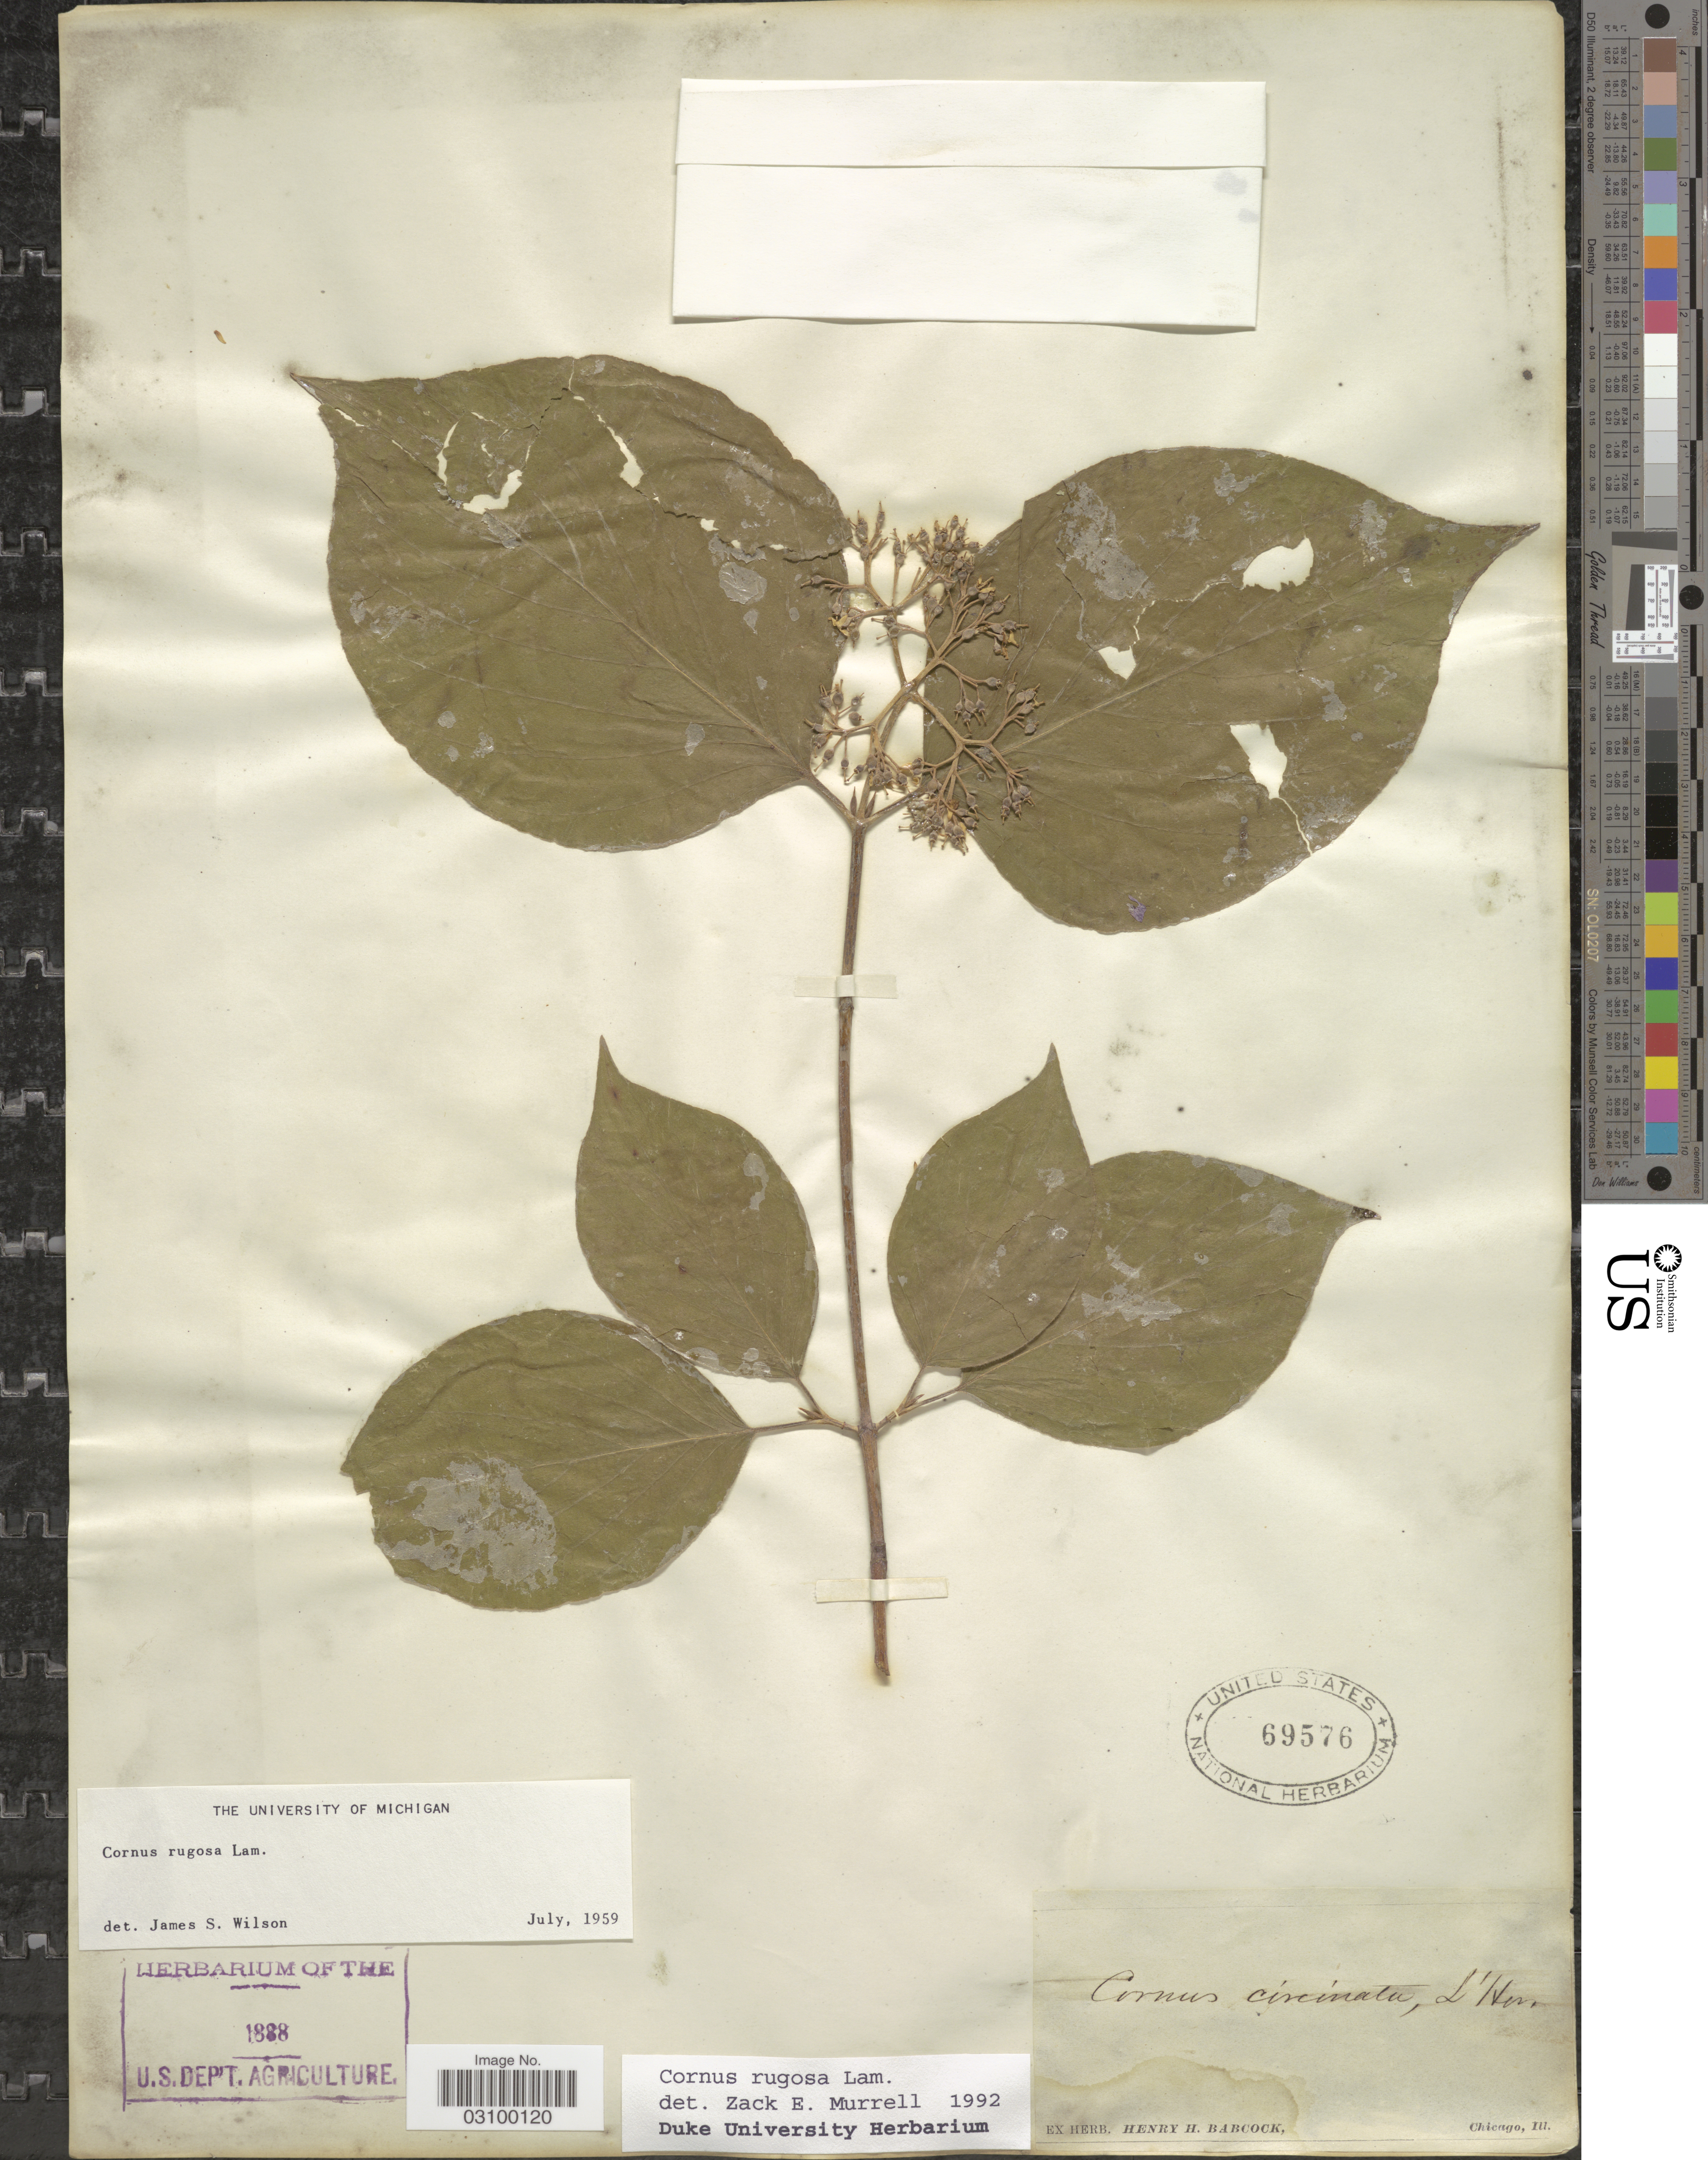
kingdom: Plantae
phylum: Tracheophyta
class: Magnoliopsida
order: Cornales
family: Cornaceae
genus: Cornus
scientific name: Cornus rugosa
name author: Lam.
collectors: ex herb. Henry Homes Babcock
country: United States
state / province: Illinois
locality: Chicago, Ill.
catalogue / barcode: US 69576